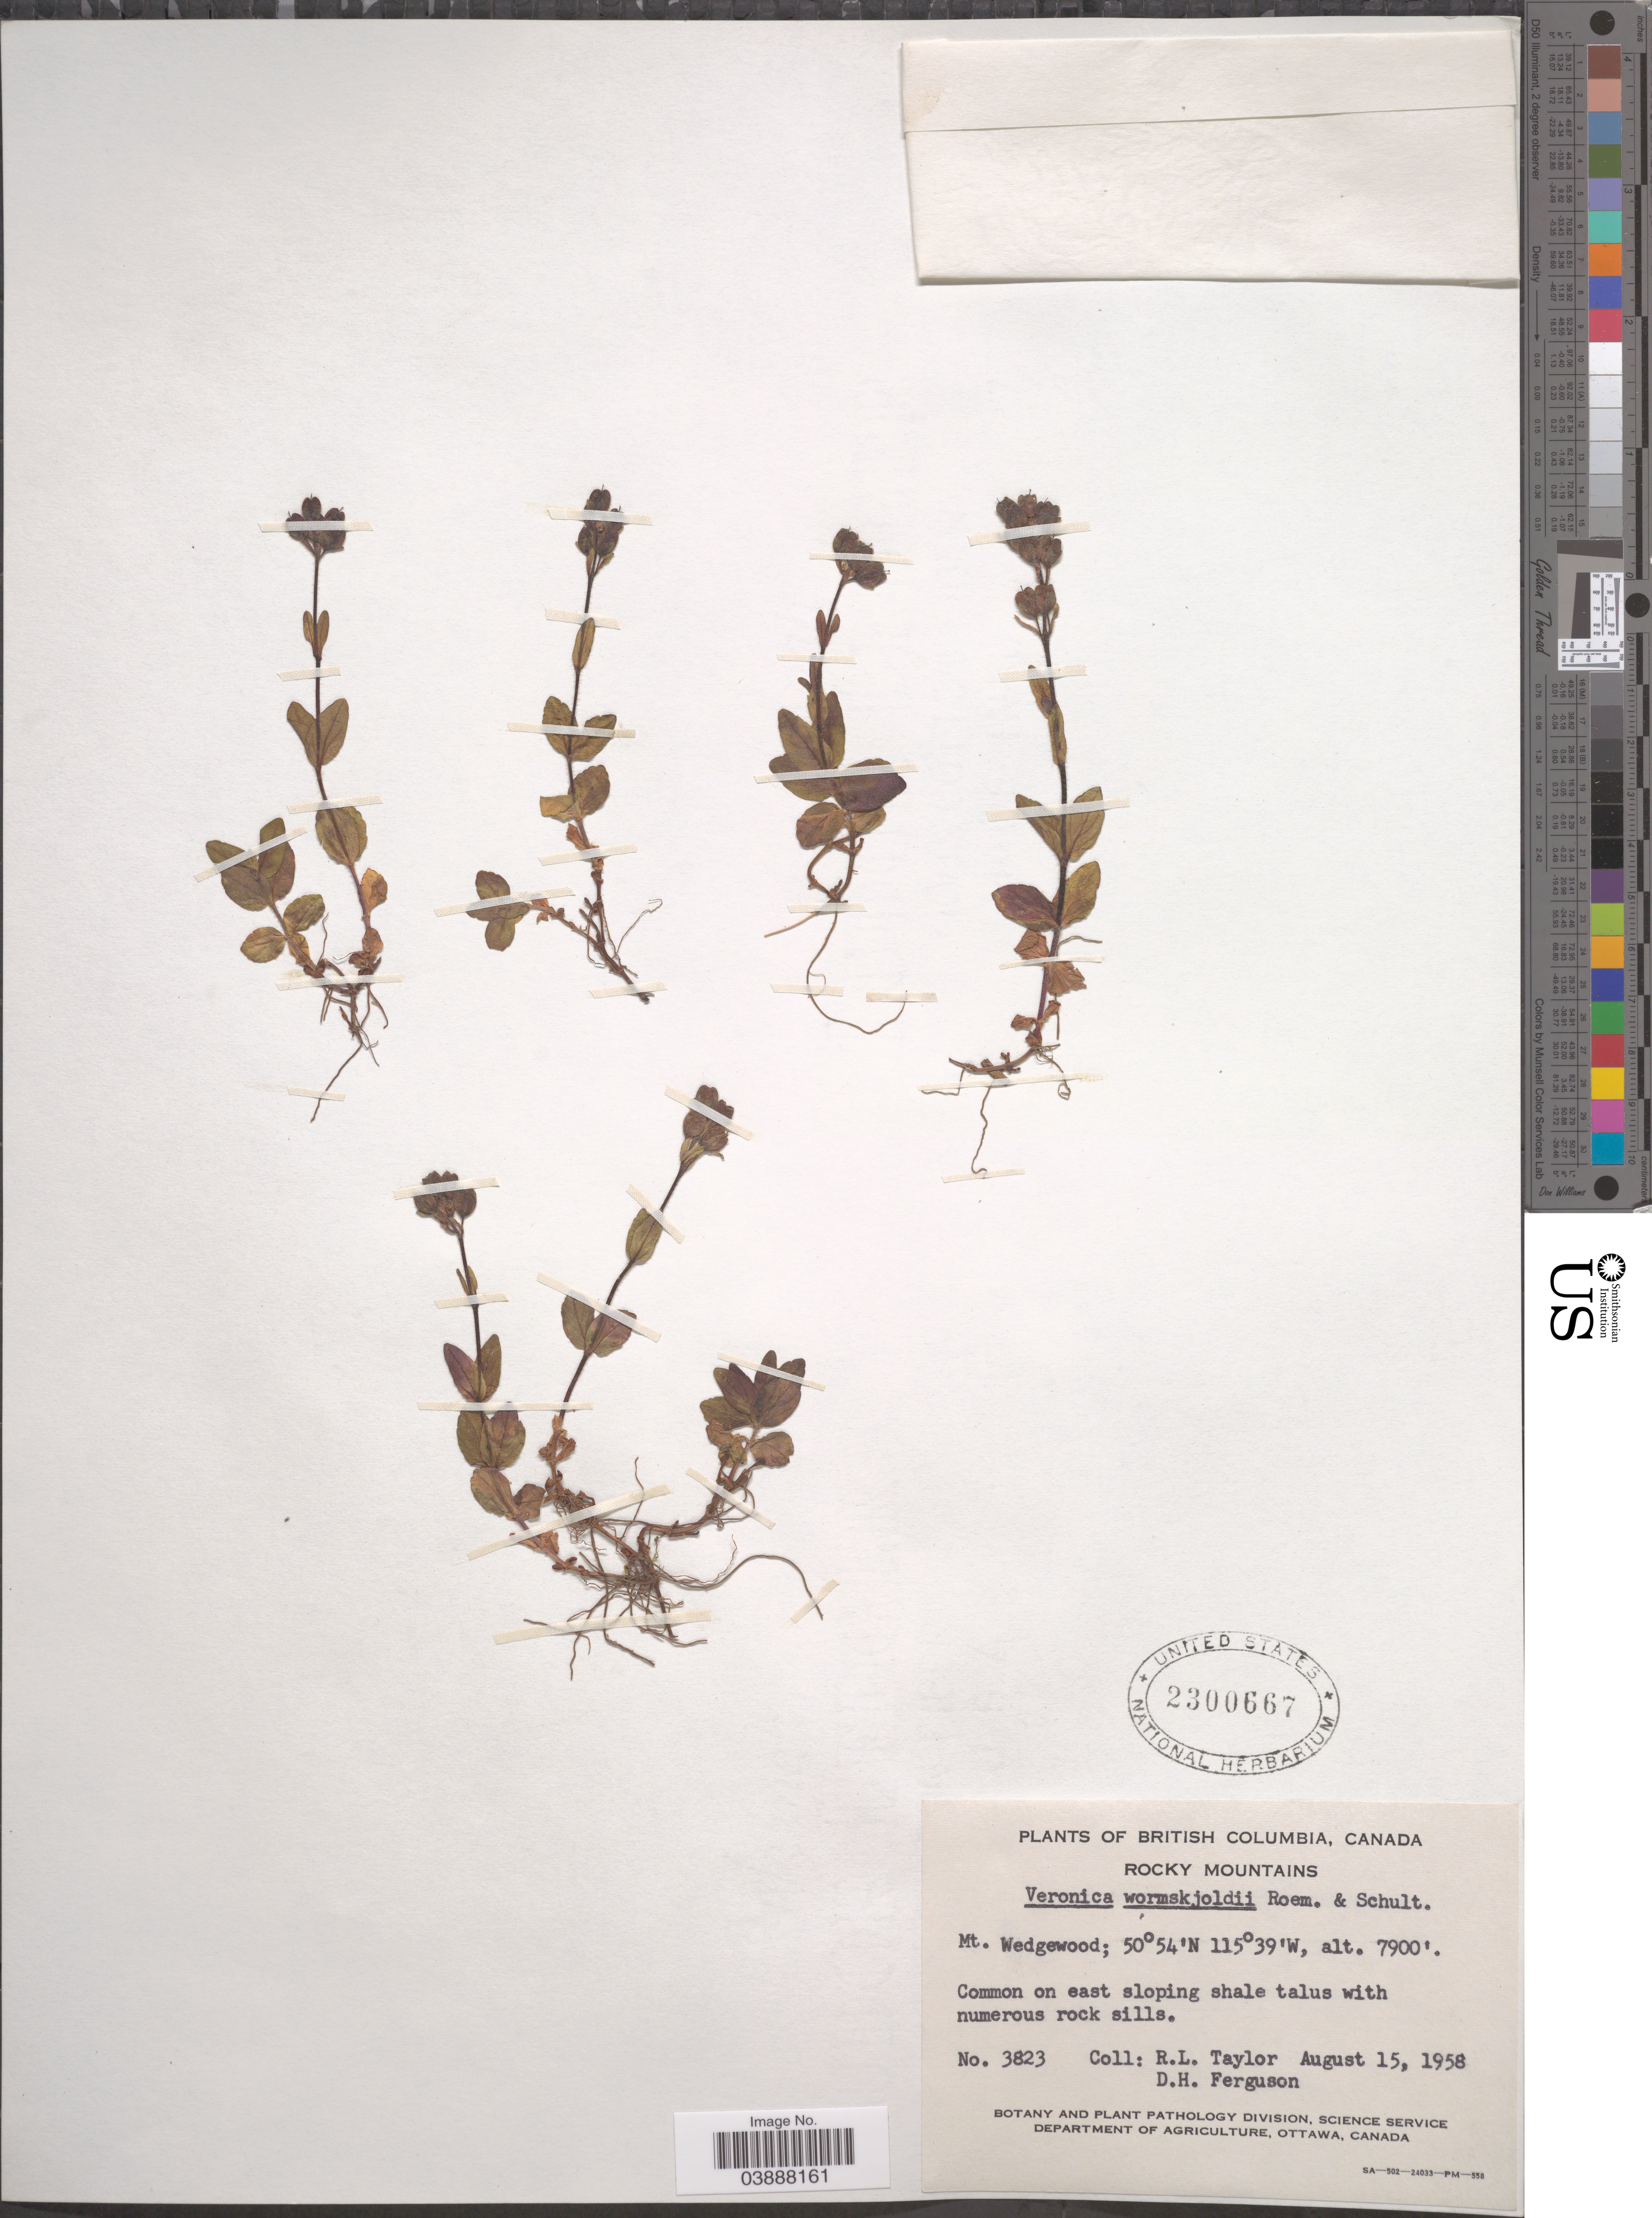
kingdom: Plantae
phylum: Tracheophyta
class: Magnoliopsida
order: Lamiales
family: Plantaginaceae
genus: Veronica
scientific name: Veronica wormskjoldii subsp. wormskjoldii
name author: Roem. & Schult.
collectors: R. Taylor & D. Ferguson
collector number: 3823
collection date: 1958-08-15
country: Canada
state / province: British Columbia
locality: Rocky Mountains. Mt. Wedgewood.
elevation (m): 2408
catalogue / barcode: US 2300667